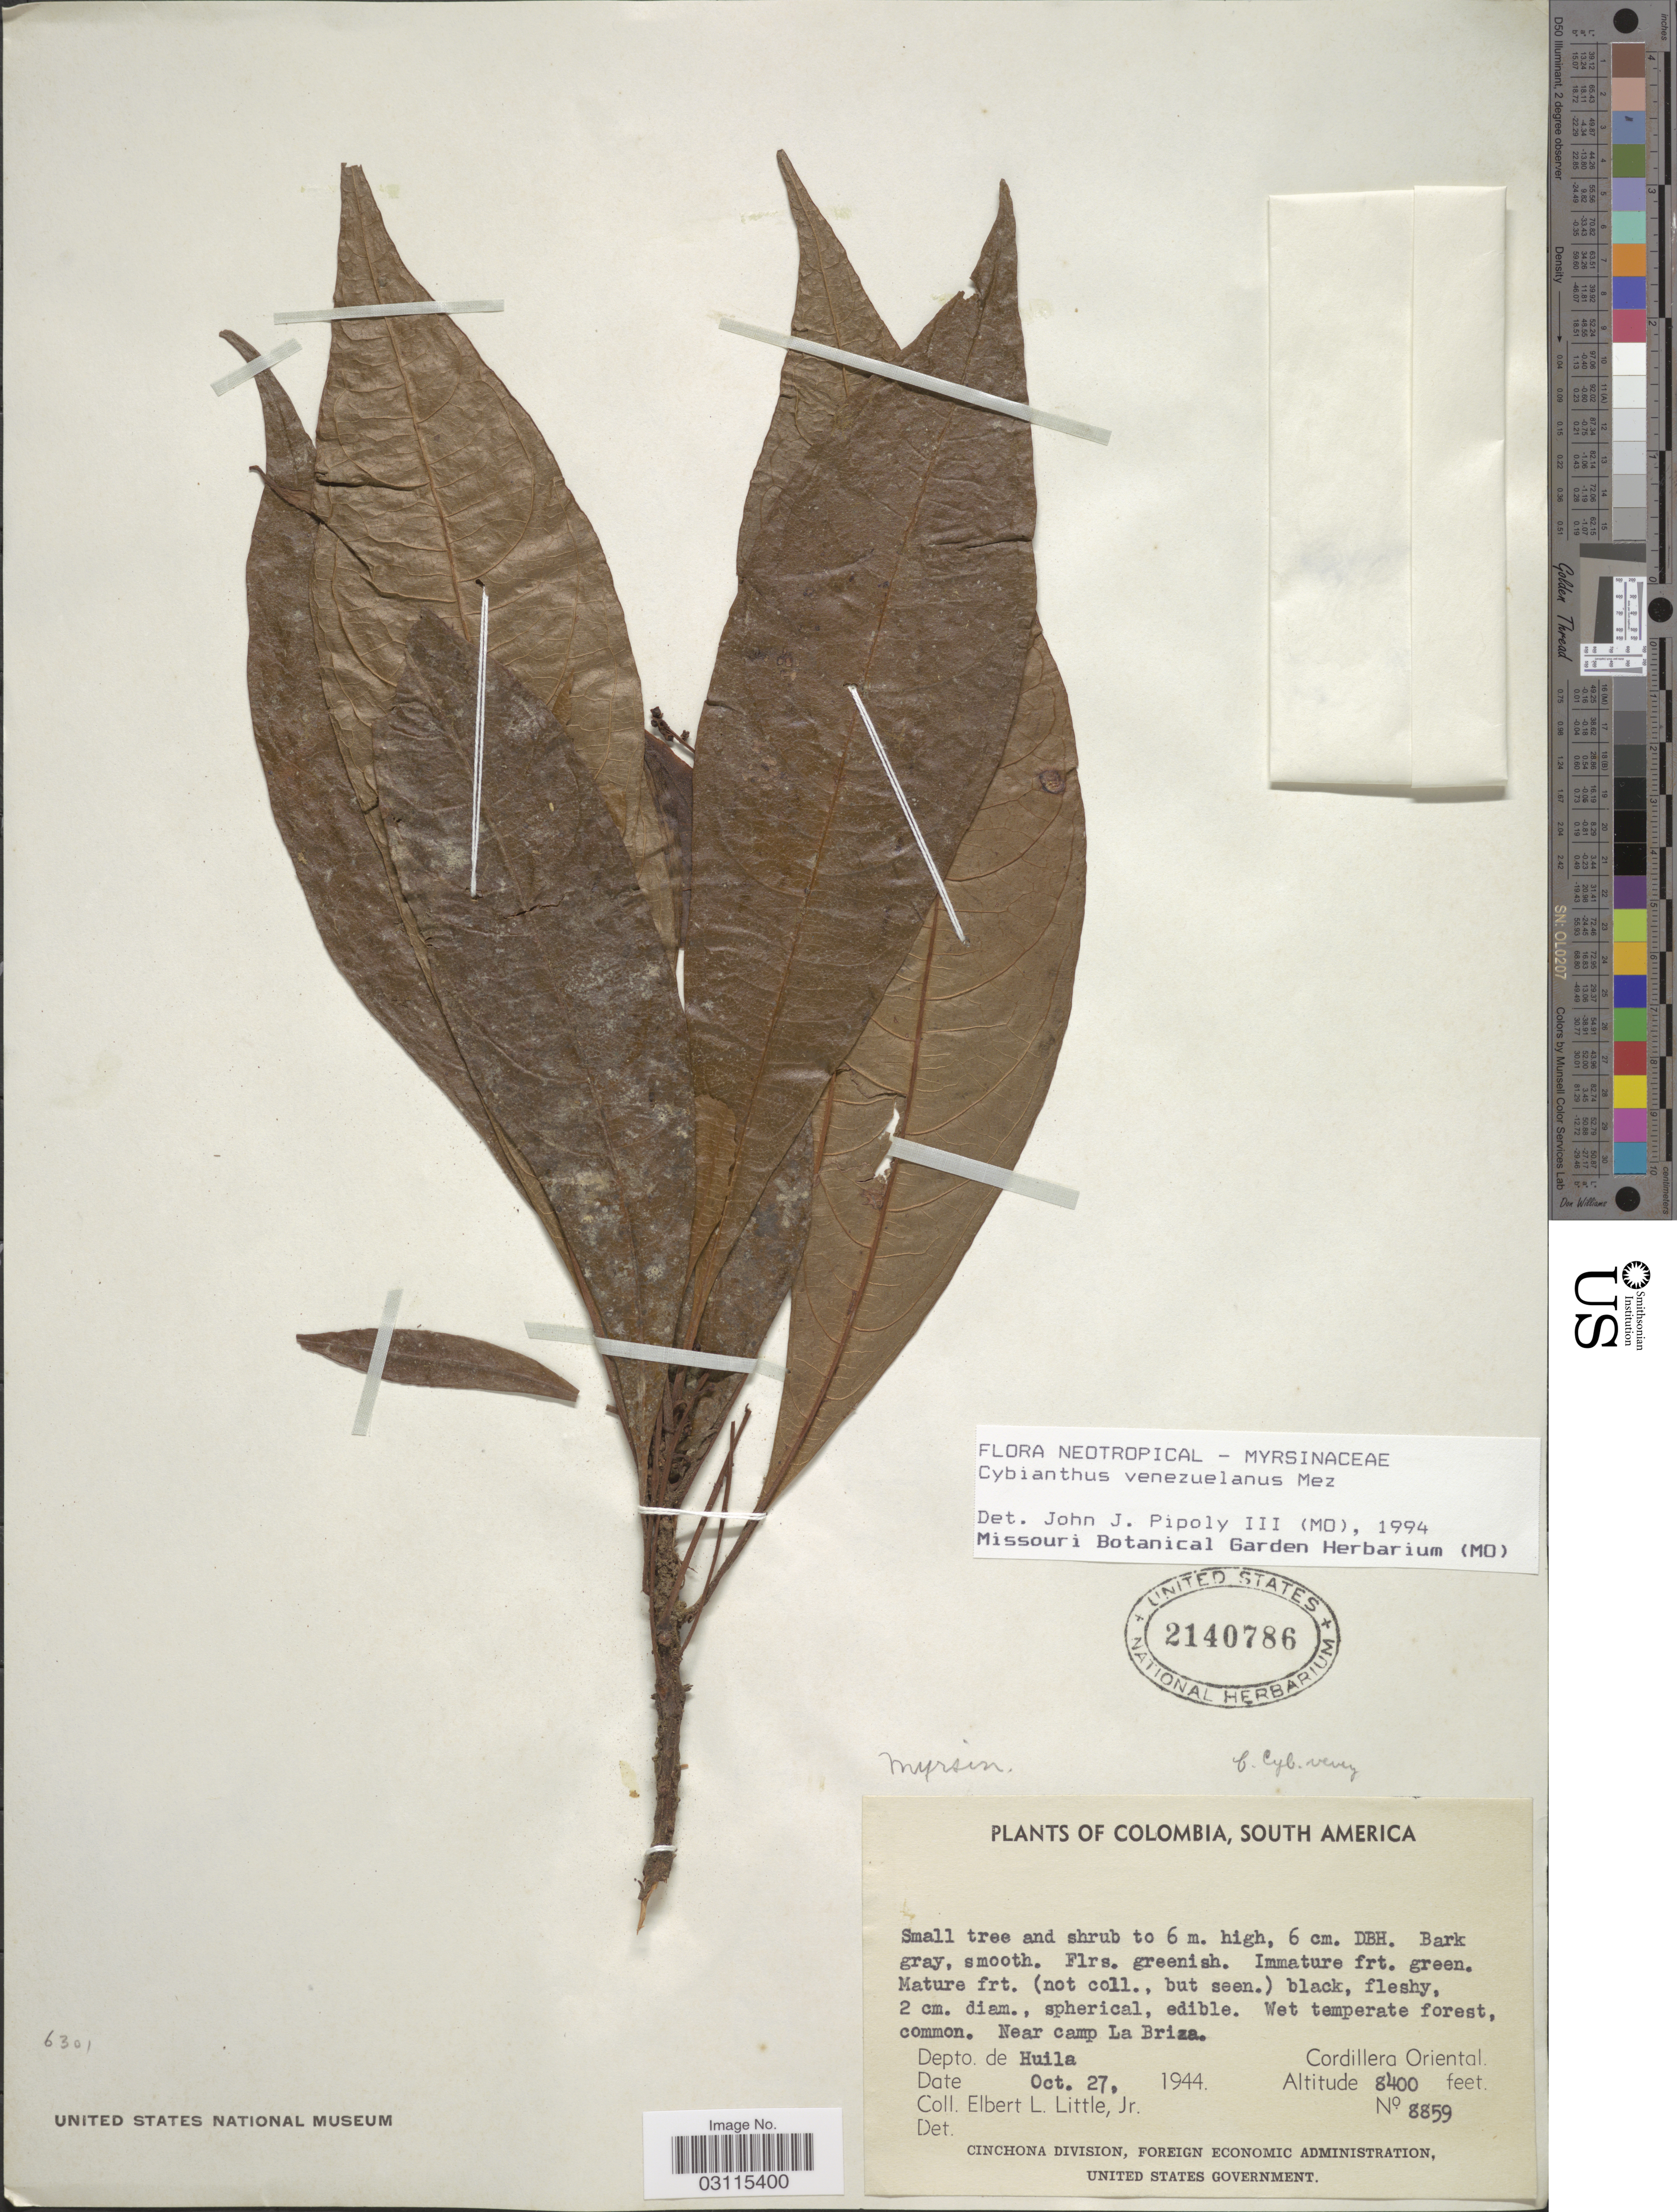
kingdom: Plantae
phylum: Tracheophyta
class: Magnoliopsida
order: Ericales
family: Primulaceae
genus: Cybianthus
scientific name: Cybianthus venezuelanus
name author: Mez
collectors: E. L. Little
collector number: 8859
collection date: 1944-10-27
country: Colombia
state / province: Huila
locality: South America. Near camp La Briza. Depto. de Huila. Cordillera Oriental.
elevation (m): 2560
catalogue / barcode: US 2140786